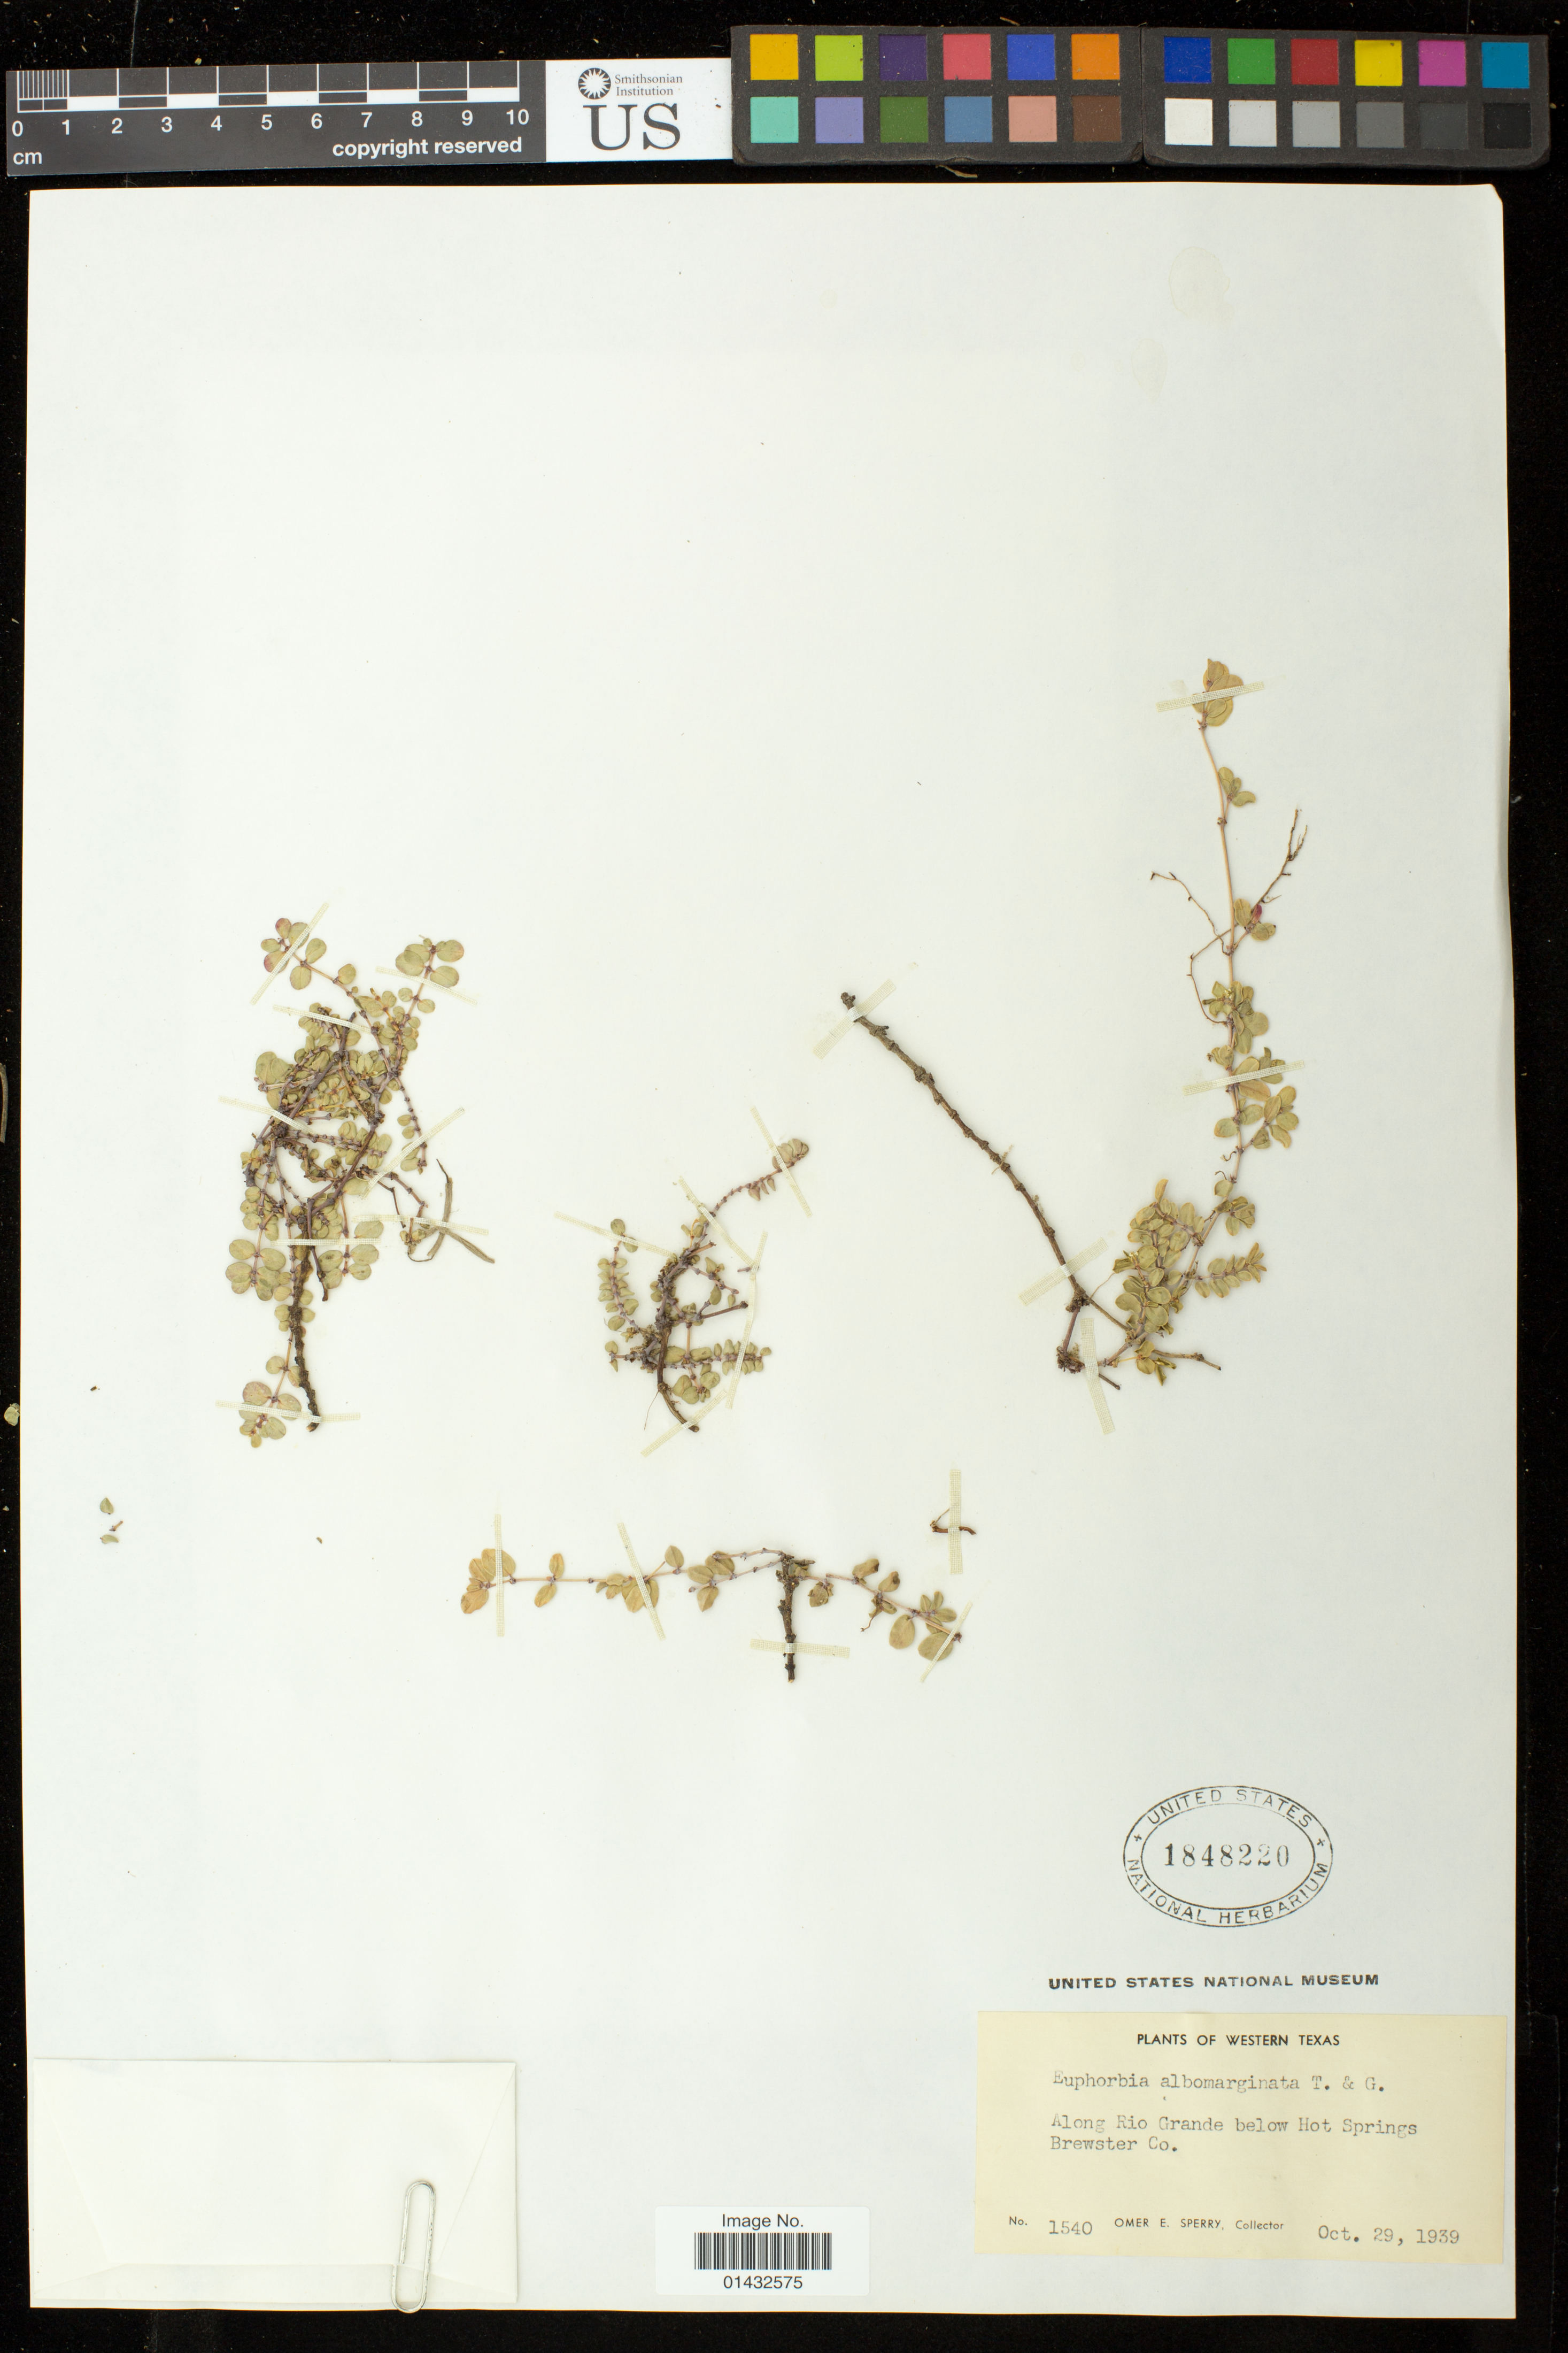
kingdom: Plantae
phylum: Tracheophyta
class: Magnoliopsida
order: Malpighiales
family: Euphorbiaceae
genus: Euphorbia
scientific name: Euphorbia albomarginata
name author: Torr. & A. Gray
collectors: O. E. Sperry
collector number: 1540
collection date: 1939-10-29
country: United States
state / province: Texas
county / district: Brewster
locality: Along Rio Grande below Hot Springs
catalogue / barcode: US 1848220